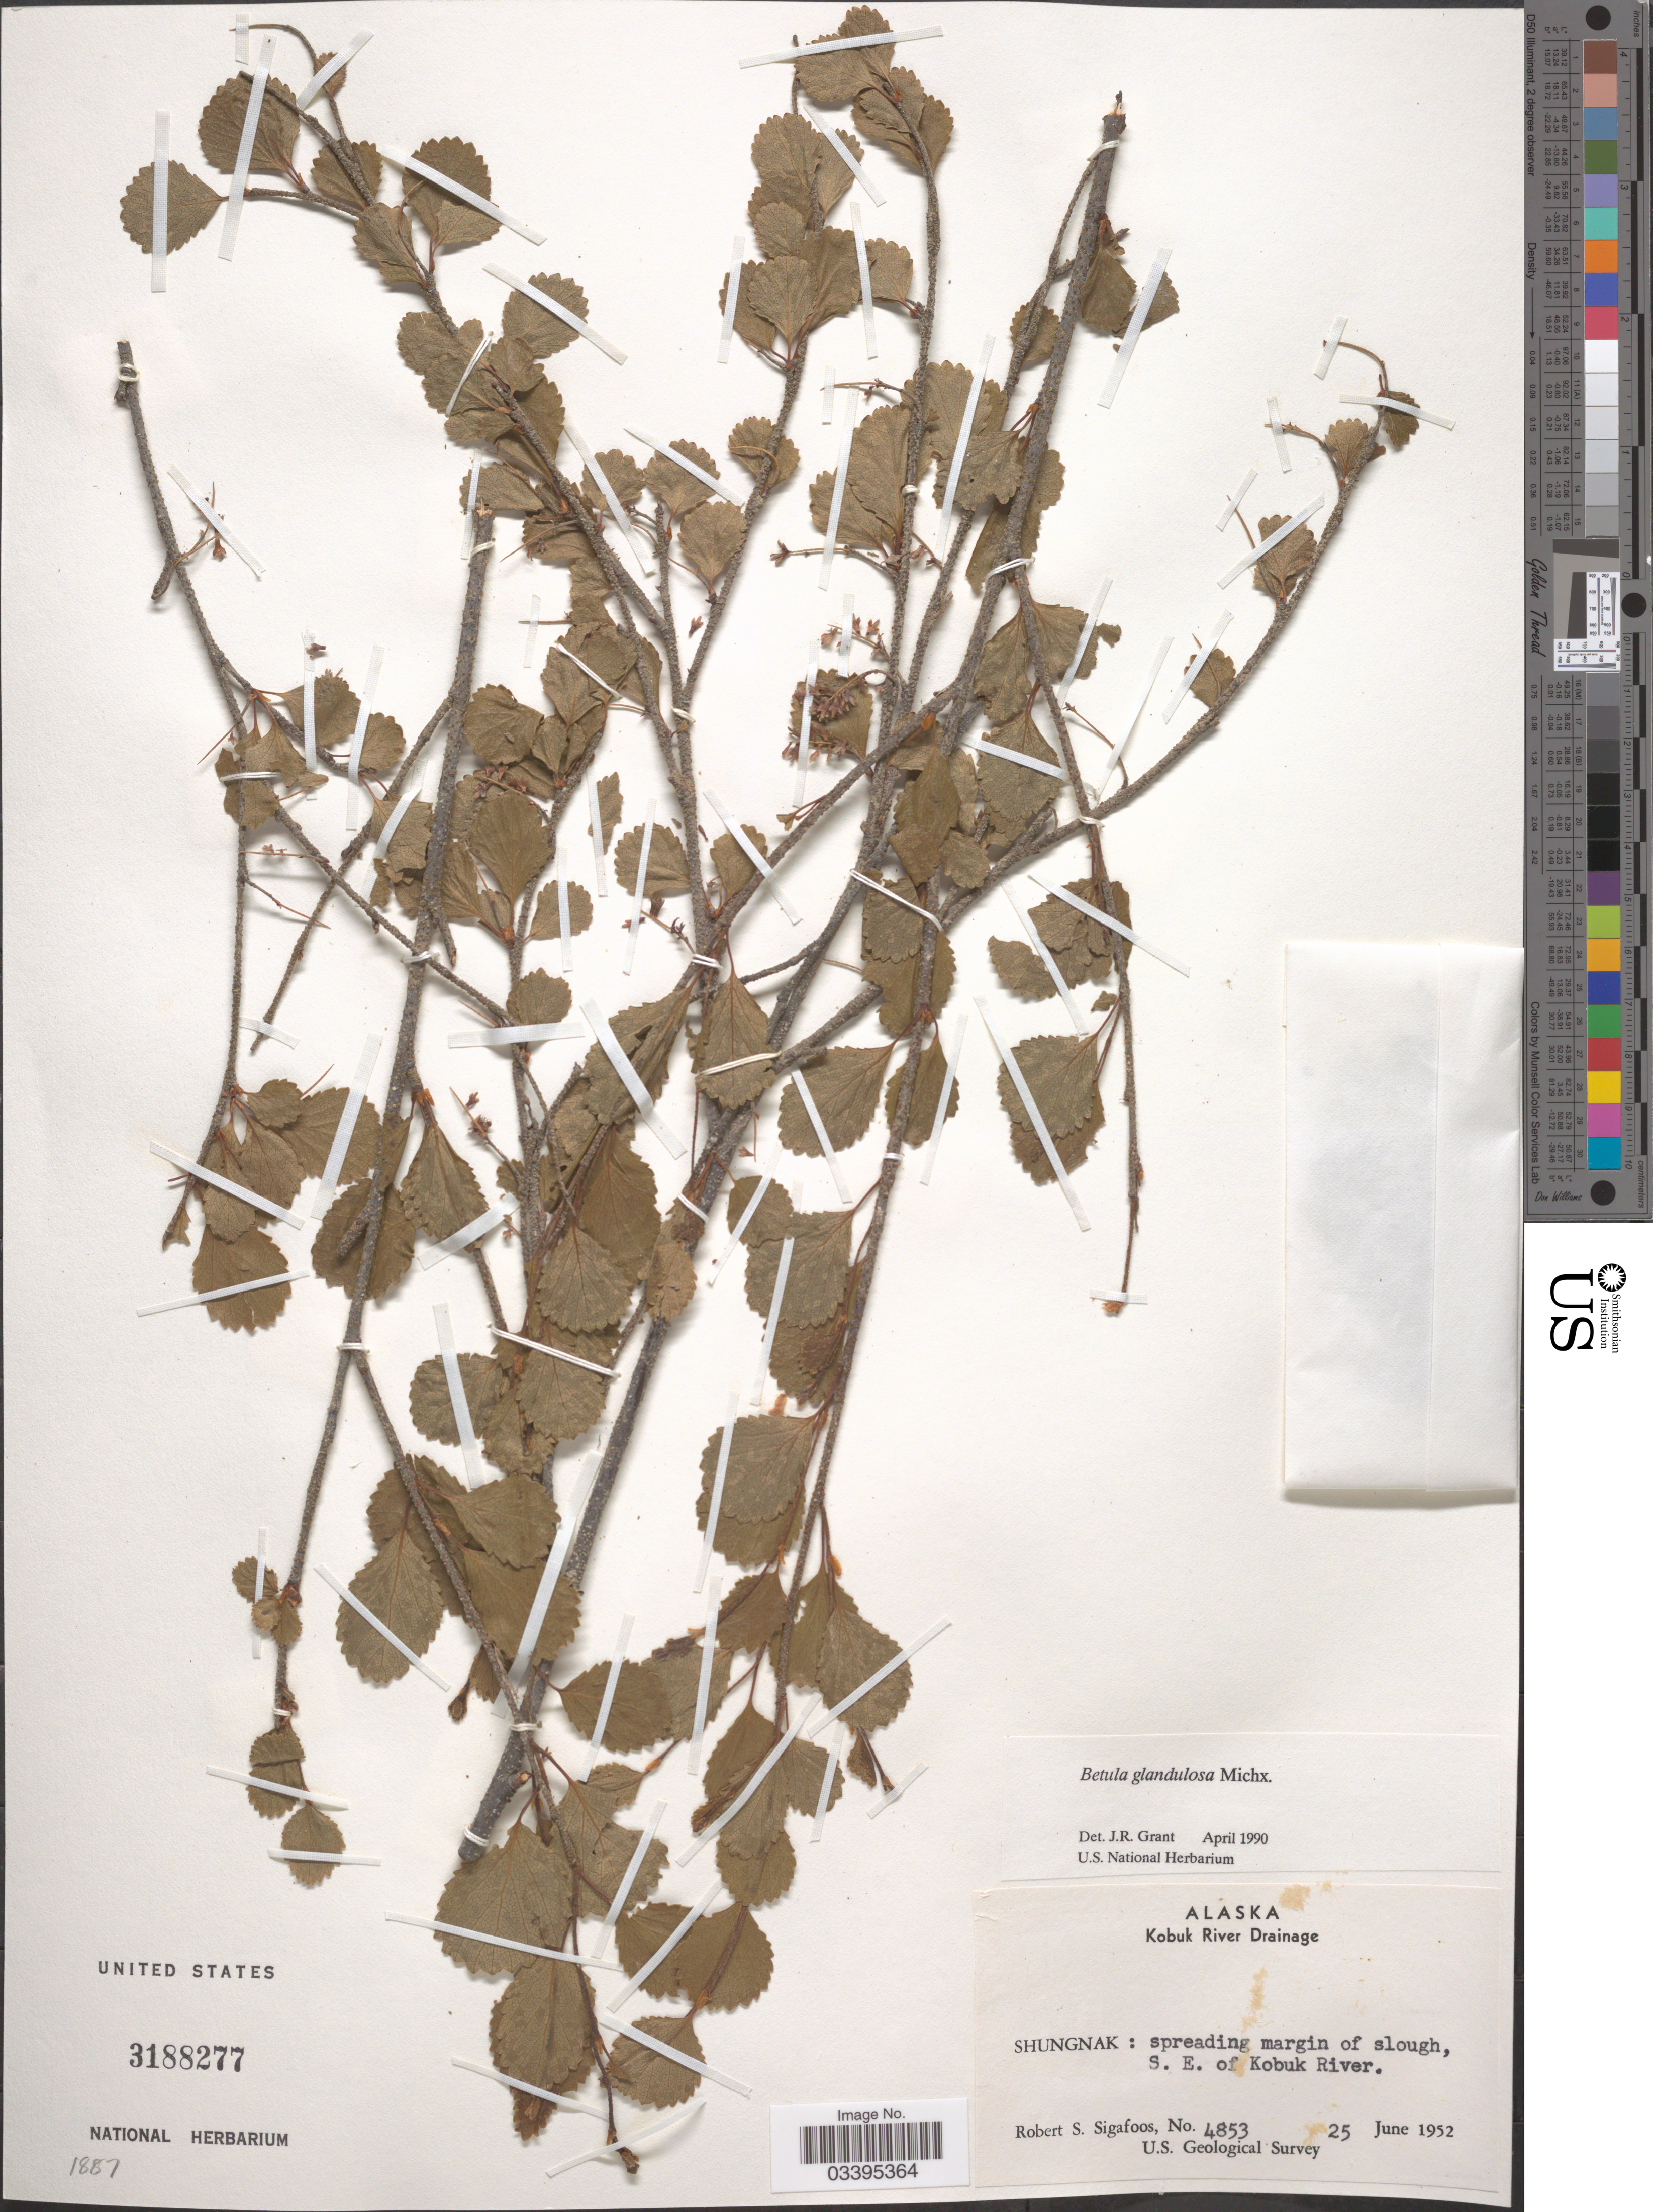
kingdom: Plantae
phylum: Tracheophyta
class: Magnoliopsida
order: Fagales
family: Betulaceae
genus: Betula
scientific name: Betula glandulosa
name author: Michx.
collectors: R. Sigafoos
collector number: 4853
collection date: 1952-06-25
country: United States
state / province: Alaska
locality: Kobuk River Drainage. Shungnak: spreading margin of slough, S.E. of Kobuk River.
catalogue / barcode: US 3188277